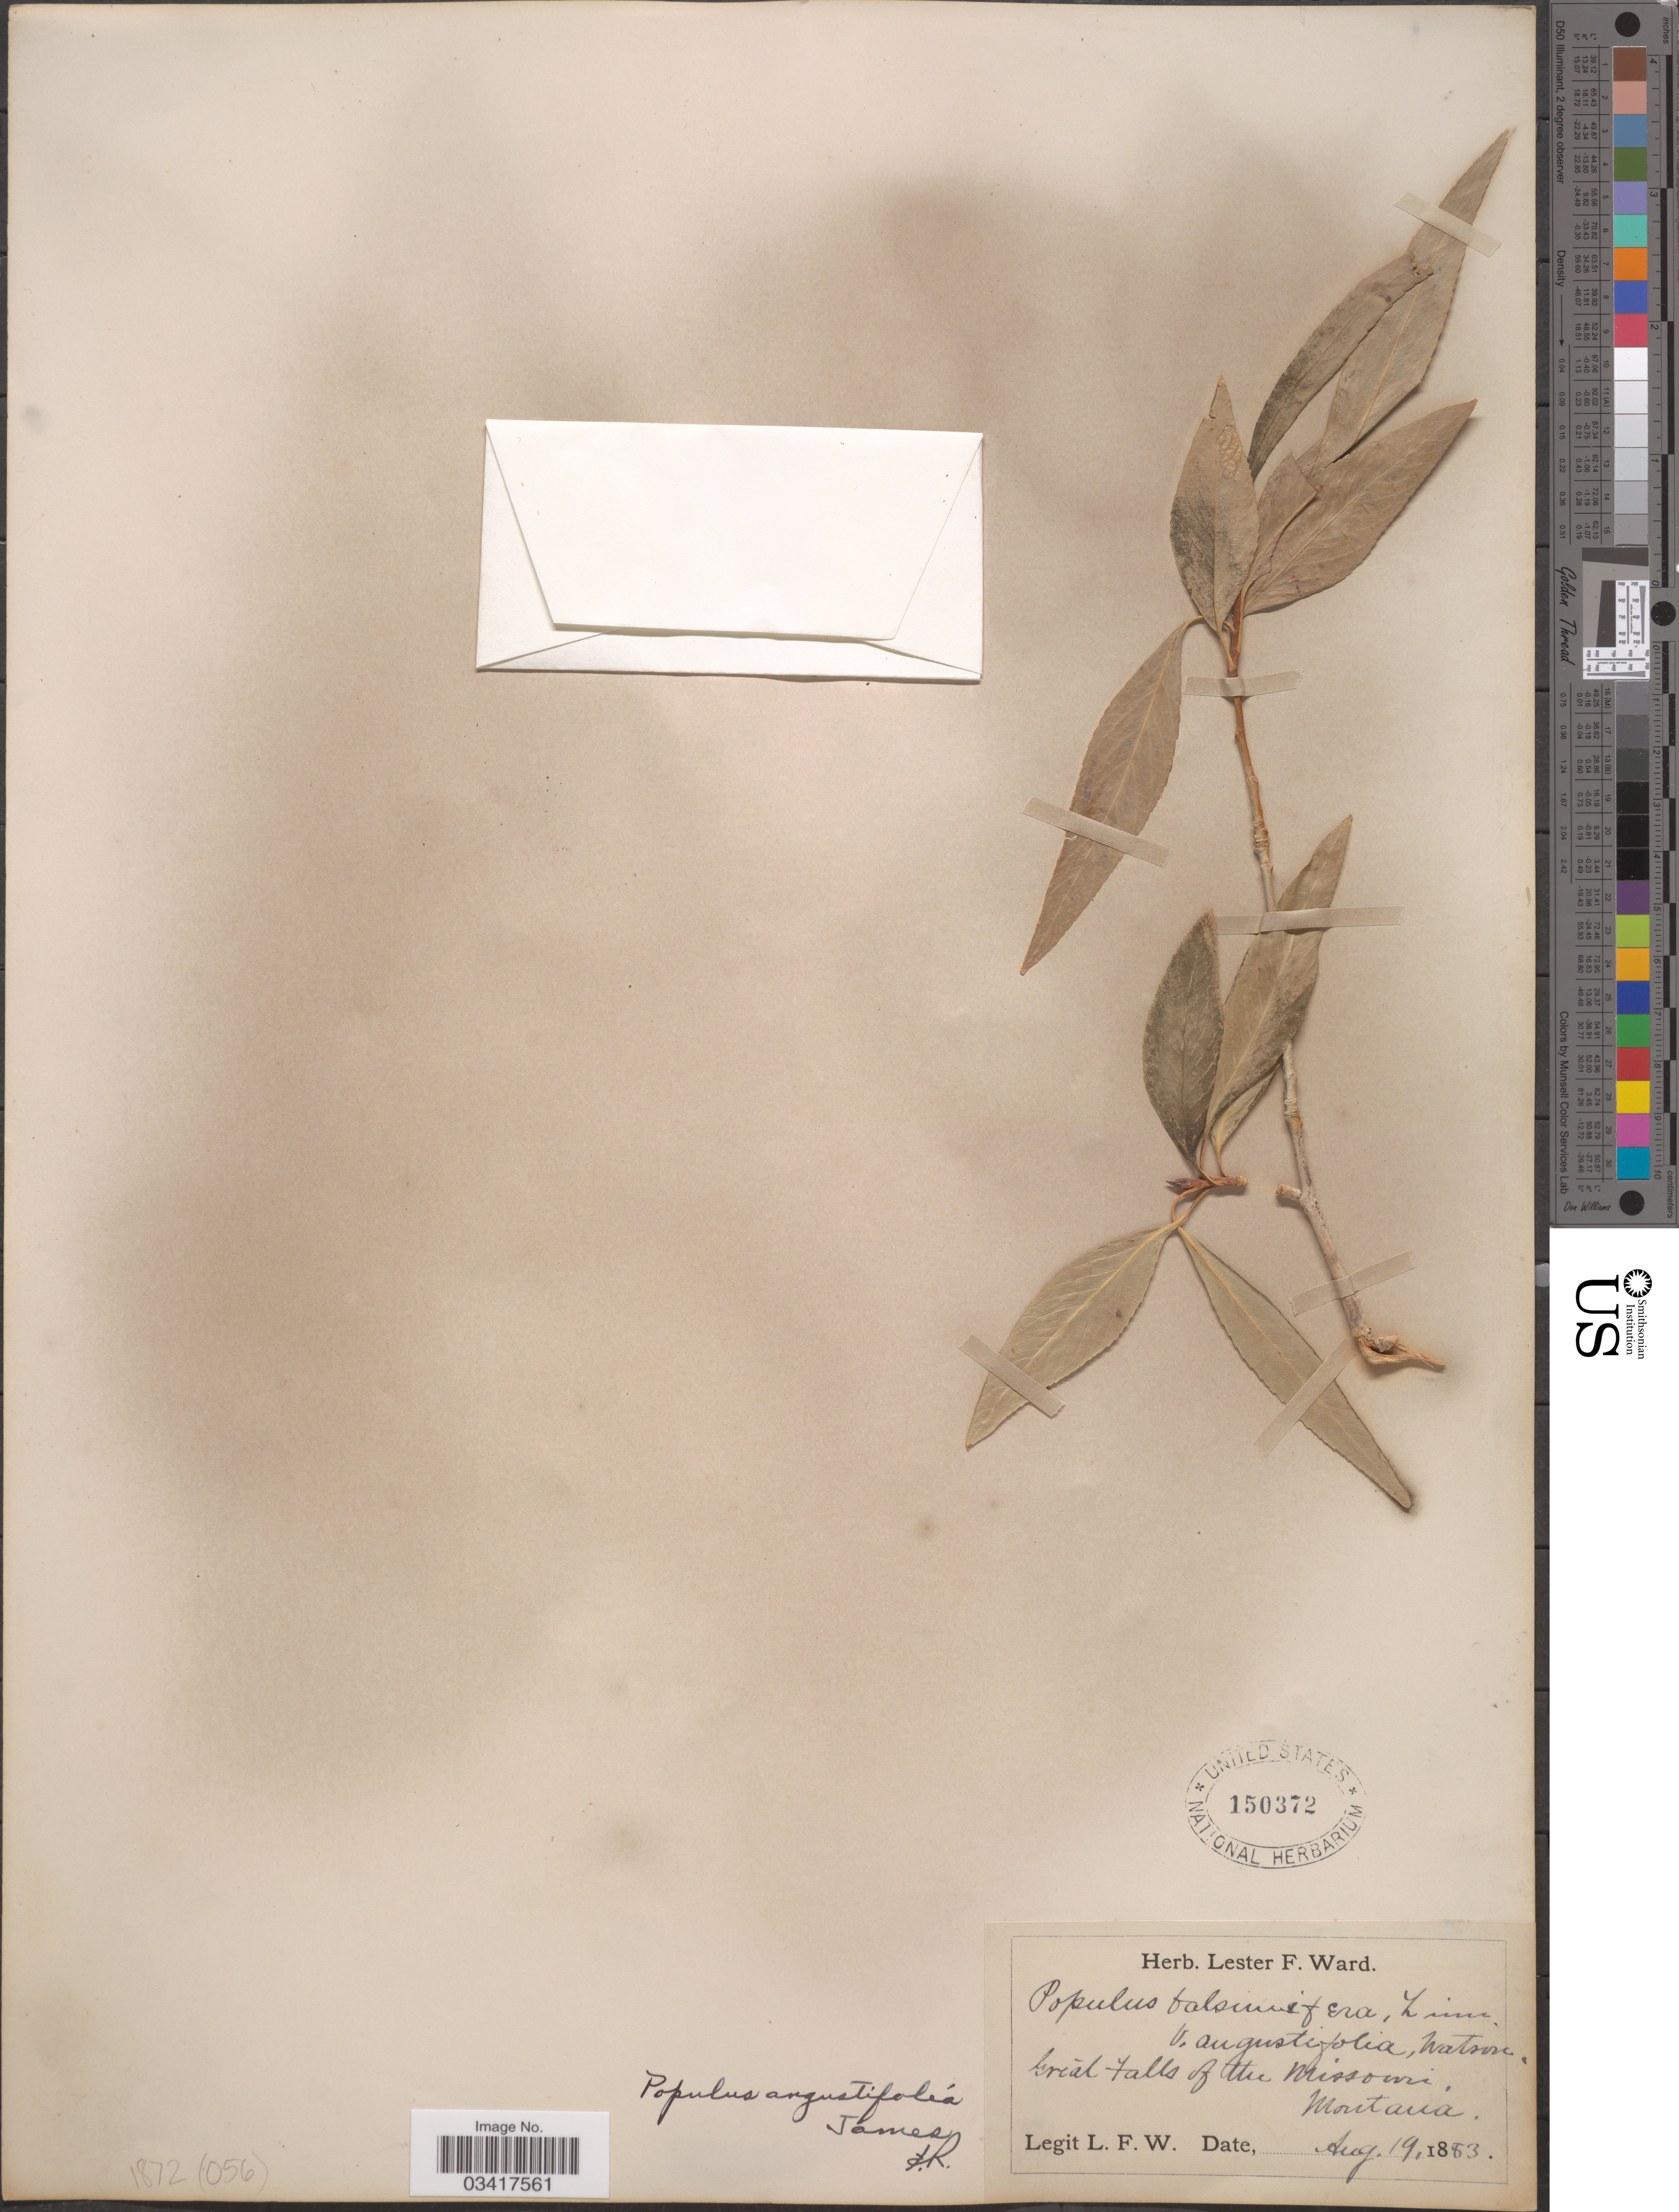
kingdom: Plantae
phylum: Tracheophyta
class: Magnoliopsida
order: Malpighiales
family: Salicaceae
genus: Populus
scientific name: Populus angustifolia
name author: E. James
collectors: L. F. Ward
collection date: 1883-08-19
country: United States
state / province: Montana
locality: Great Falls of the Missouri.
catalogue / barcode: US 150372